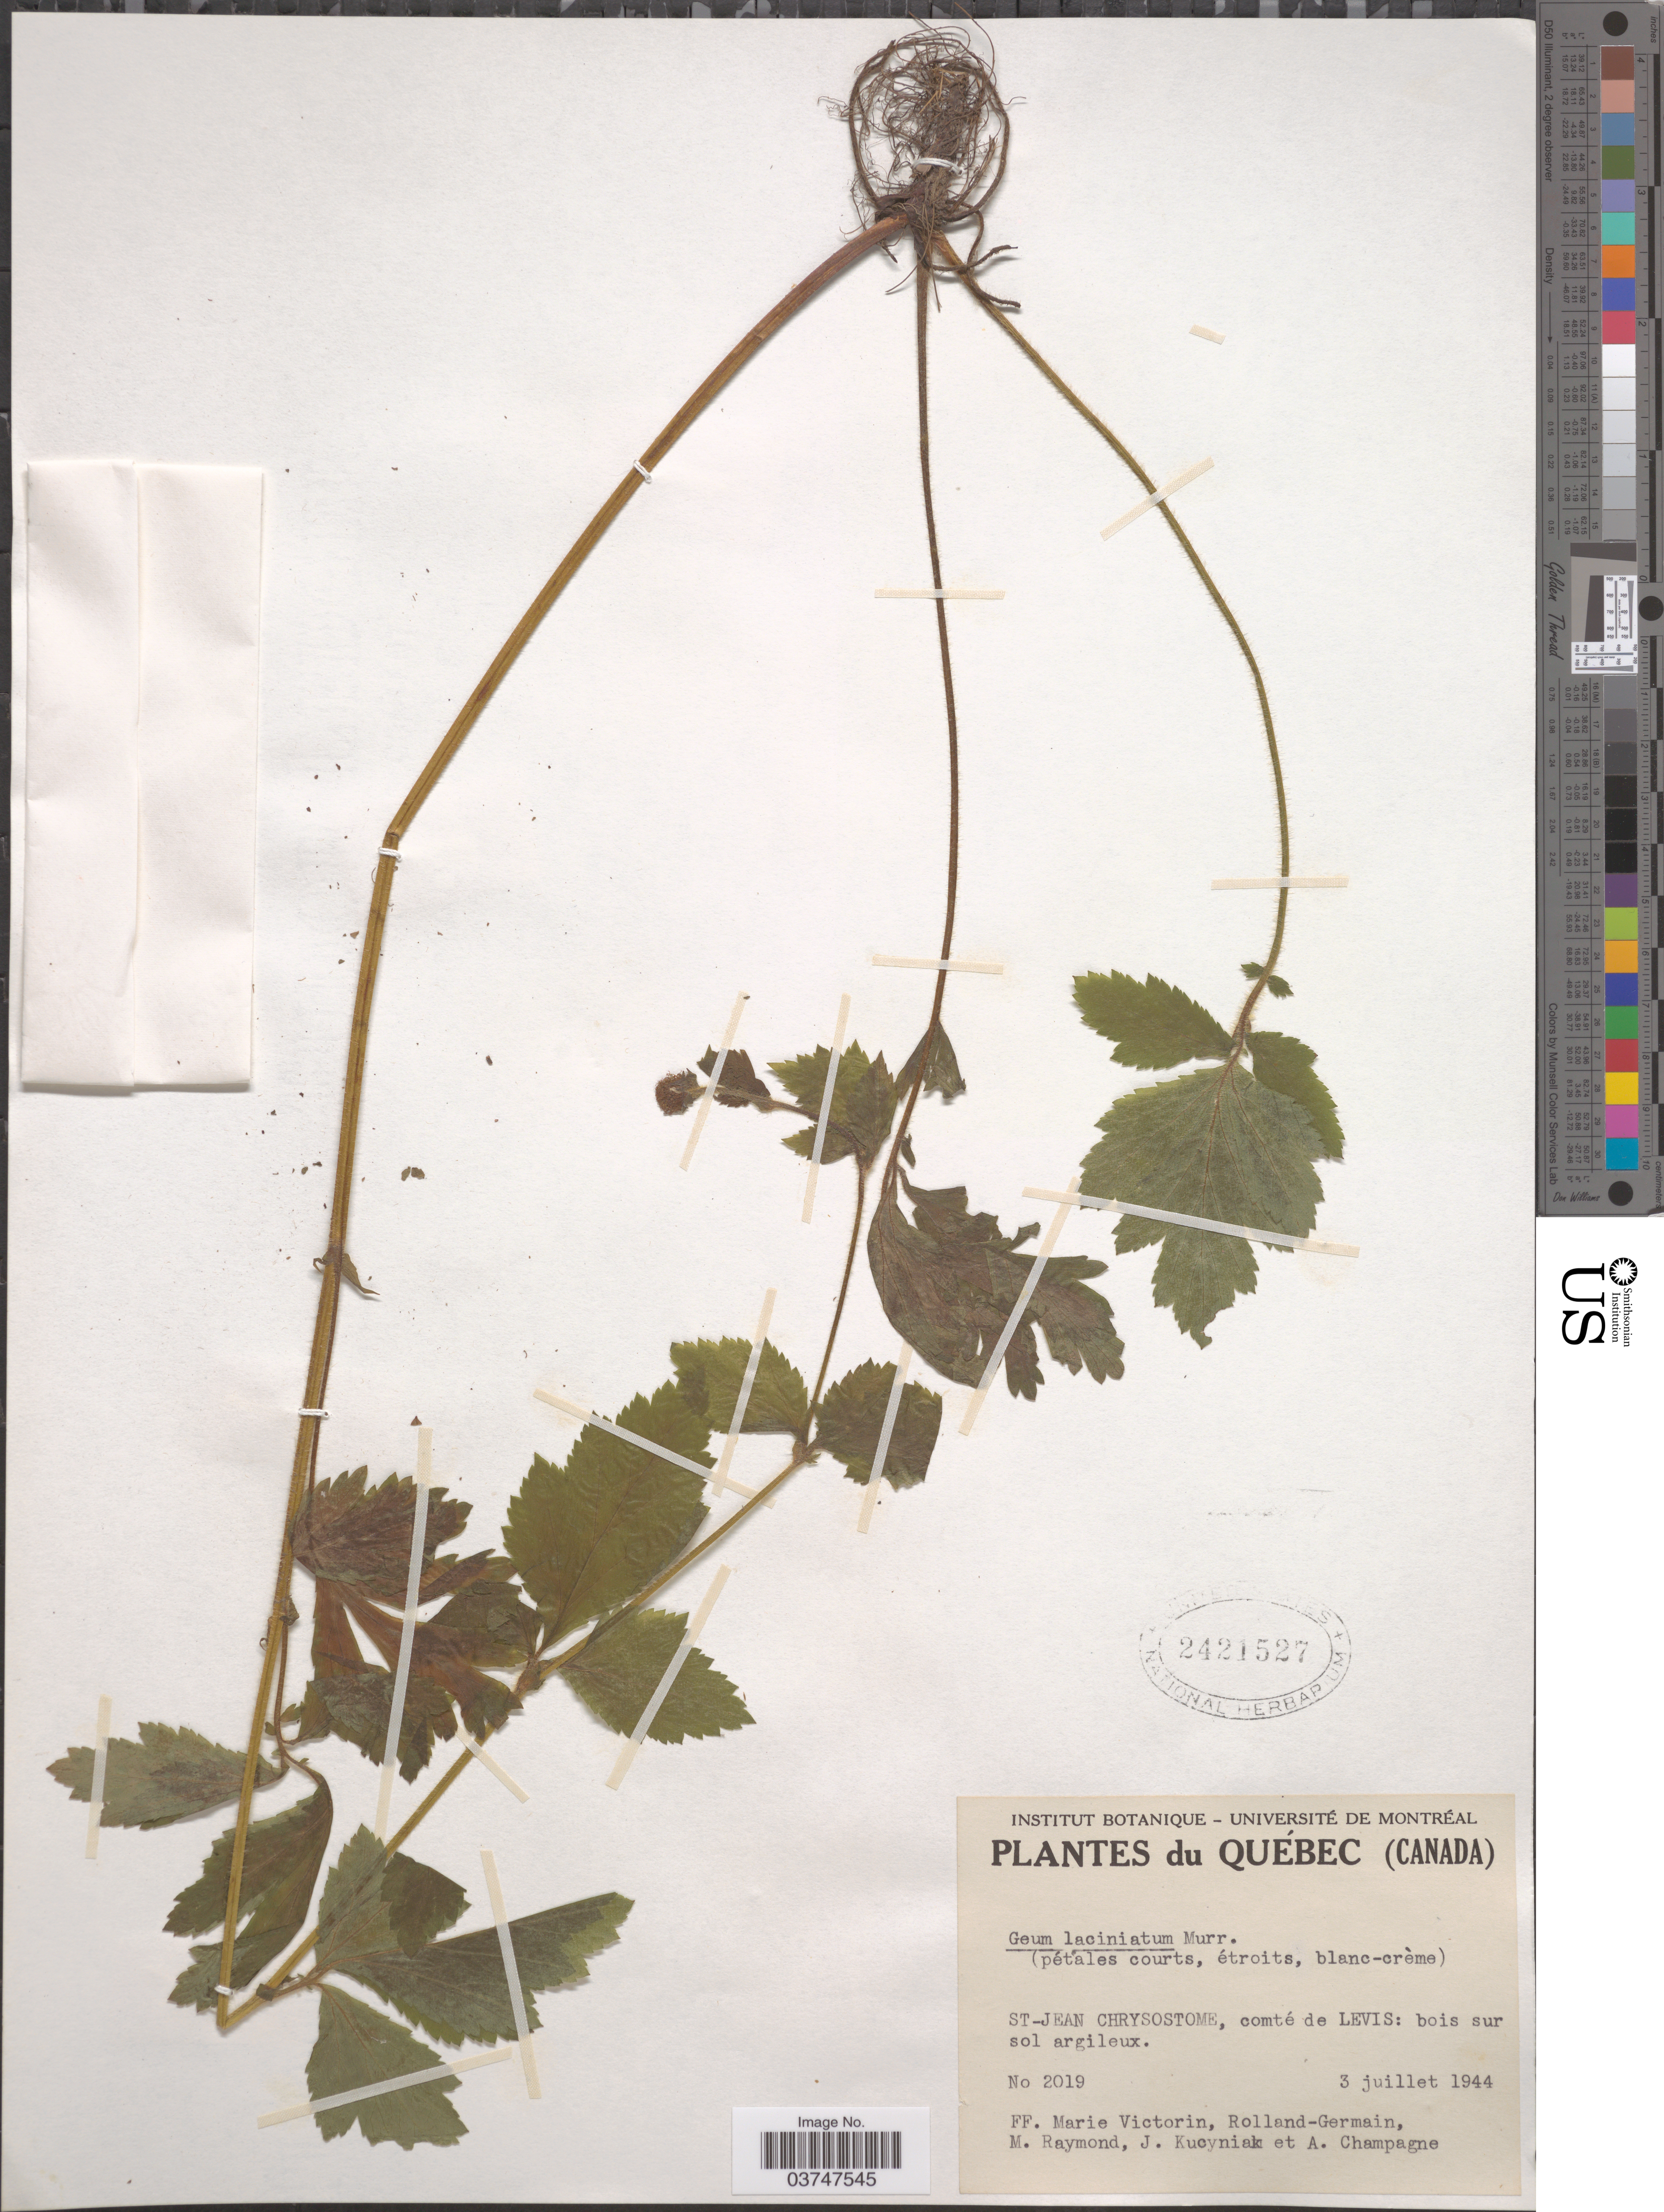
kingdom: Plantae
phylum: Tracheophyta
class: Magnoliopsida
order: Rosales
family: Rosaceae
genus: Geum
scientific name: Geum laciniatum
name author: Murr.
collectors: F. Marie-Victorin, Rolland-Germain, M. Raymond, J. Kucyniak & A. Champagne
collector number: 2019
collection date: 1944-07-03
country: Canada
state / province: Quebec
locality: St-Jean Chrysostome, comté de Levis.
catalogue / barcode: US 2421527